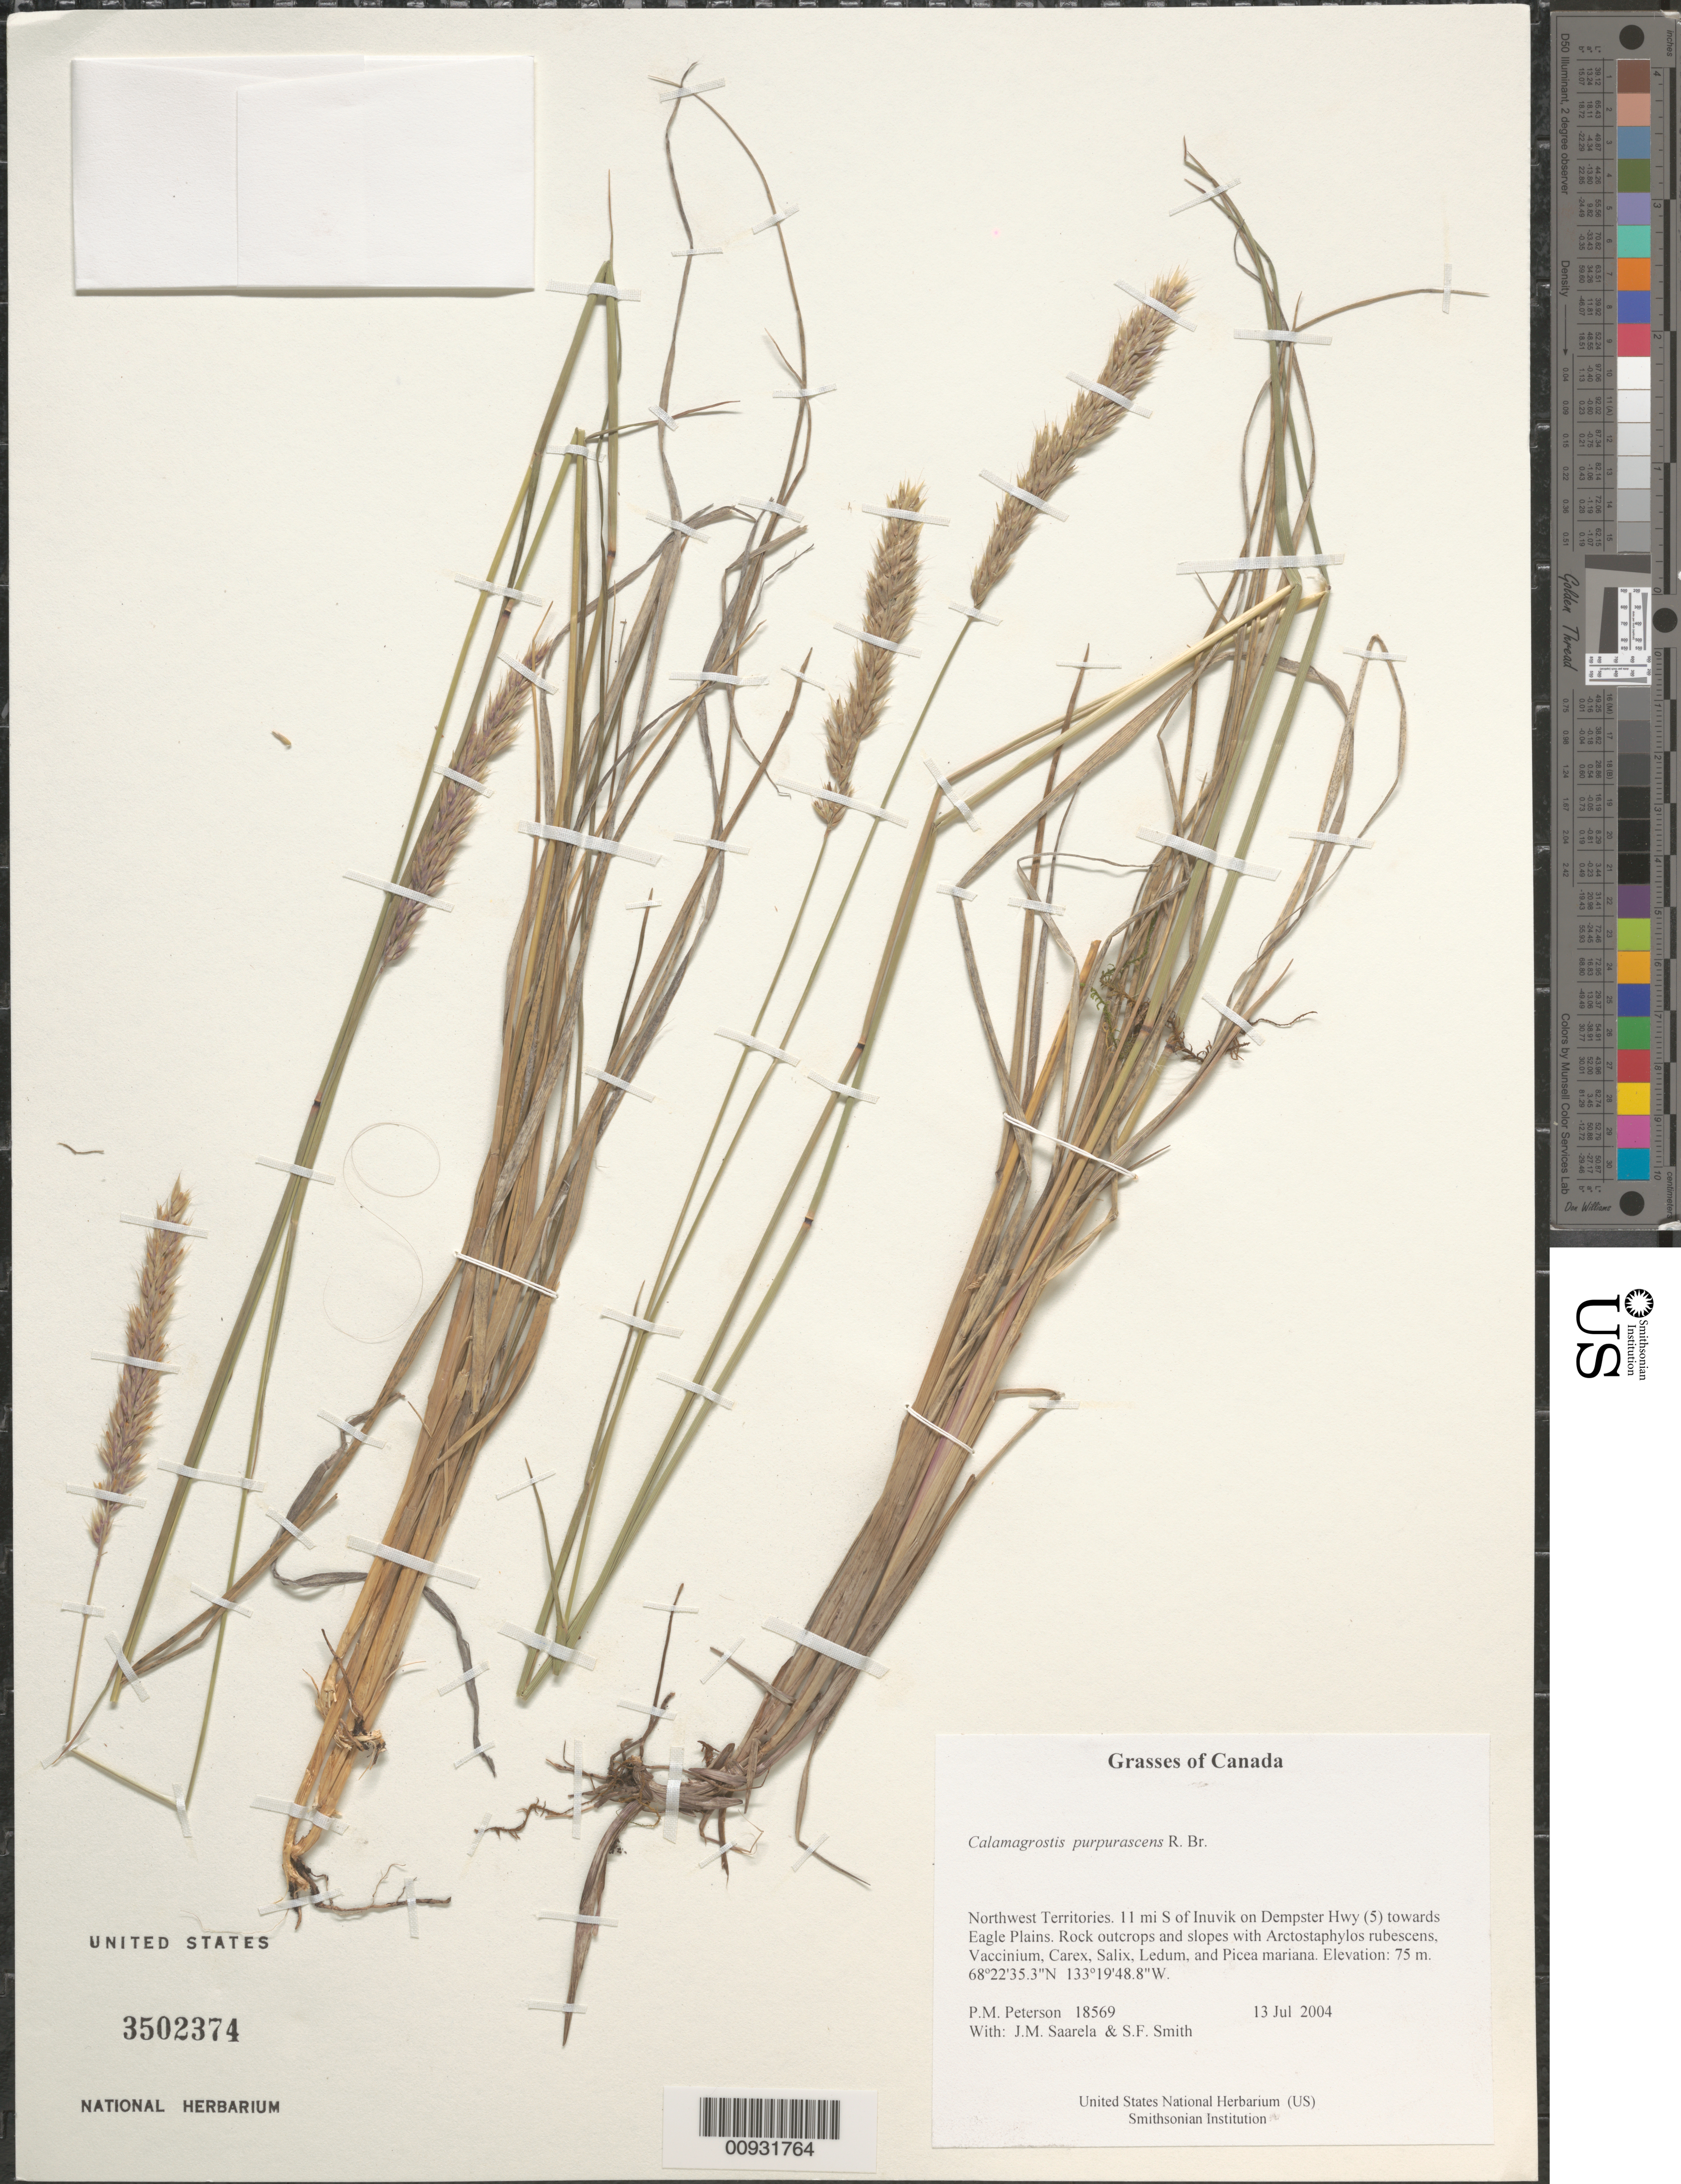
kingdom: Plantae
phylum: Tracheophyta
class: Liliopsida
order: Poales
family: Poaceae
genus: Calamagrostis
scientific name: Calamagrostis purpurascens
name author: R. Br.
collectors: P. M. Peterson, J. Saarela & S.F. Smith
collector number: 18569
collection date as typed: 13 Jul 2004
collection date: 2004-07-13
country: Canada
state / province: Northwest Territories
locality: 11 mi S of Inuvik on Dempster Hwy (5) towards Eagle Plains. Rock outcrops and slopes with Arctostaphylos rubescens, Vaccinium, Carex, Salix, Ledum, and Picea mariana.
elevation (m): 75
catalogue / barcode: US 3502374